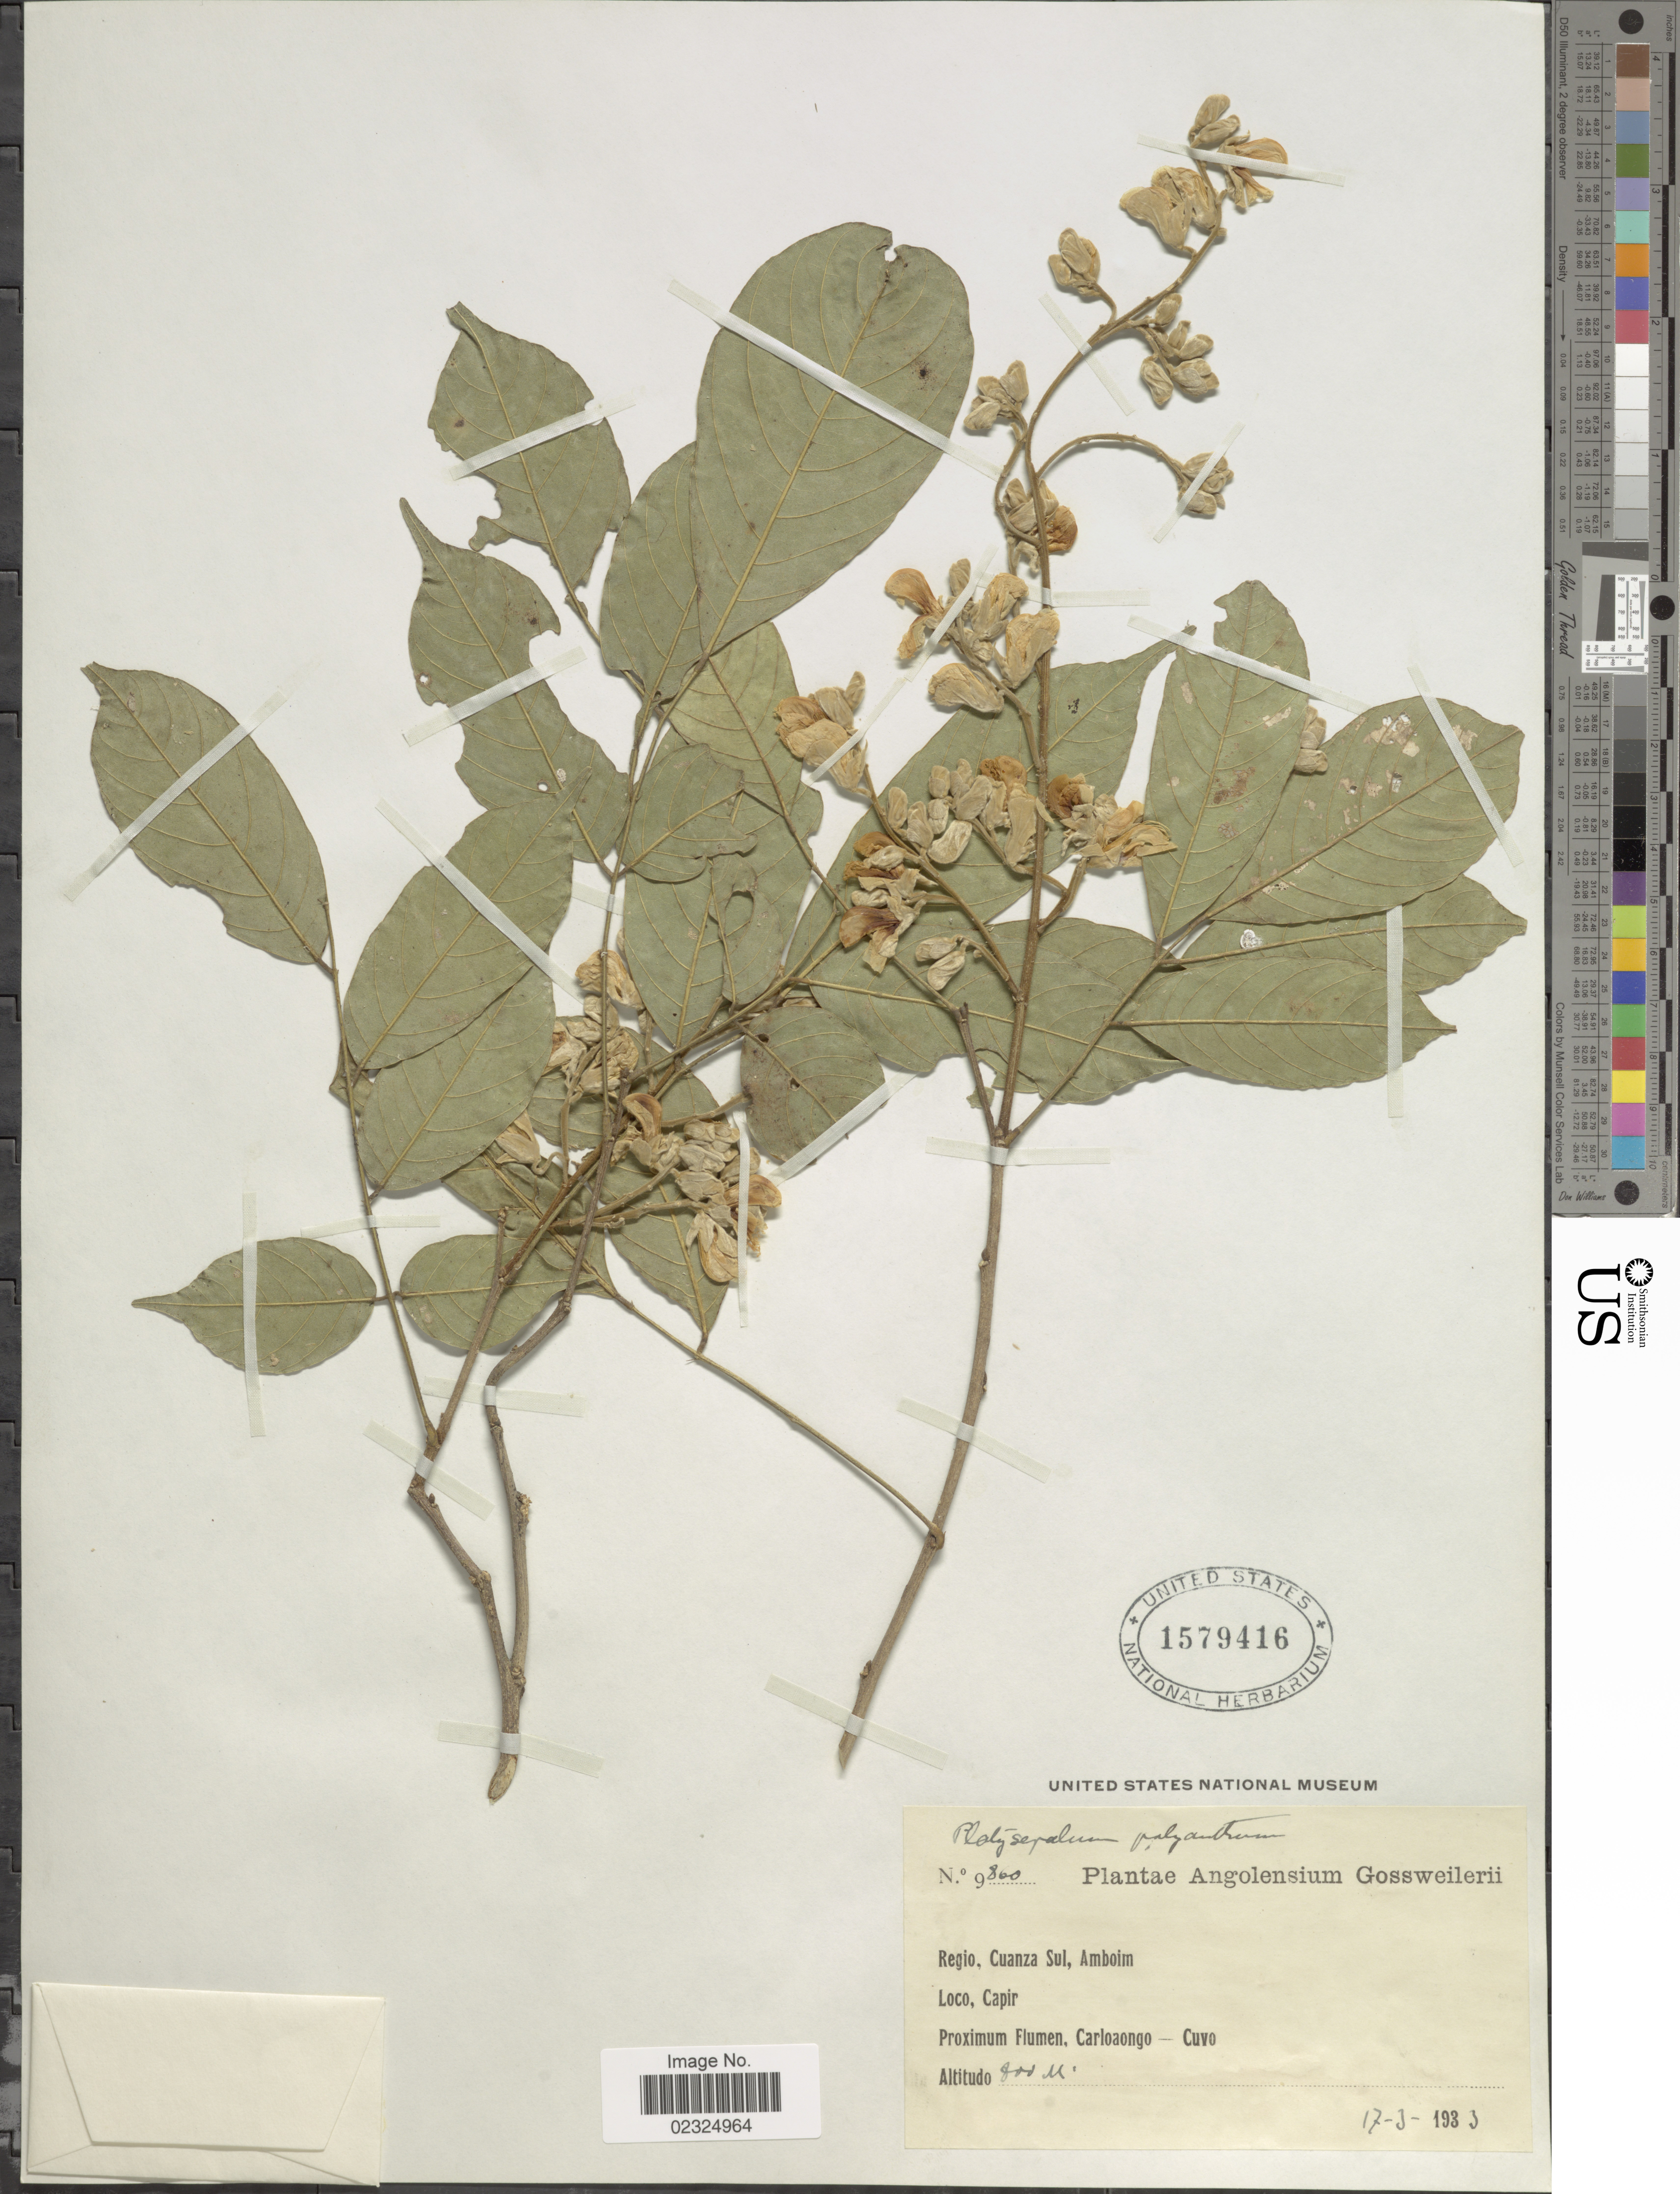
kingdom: Plantae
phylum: Tracheophyta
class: Magnoliopsida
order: Fabales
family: Fabaceae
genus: Platysepalum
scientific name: Platysepalum polyanthum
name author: Harms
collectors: -. Gossweiler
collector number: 9800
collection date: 1933-03-17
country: Angola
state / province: Cuanza Sul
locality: Amboin, Loco, Capir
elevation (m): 800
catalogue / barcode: US 1579416